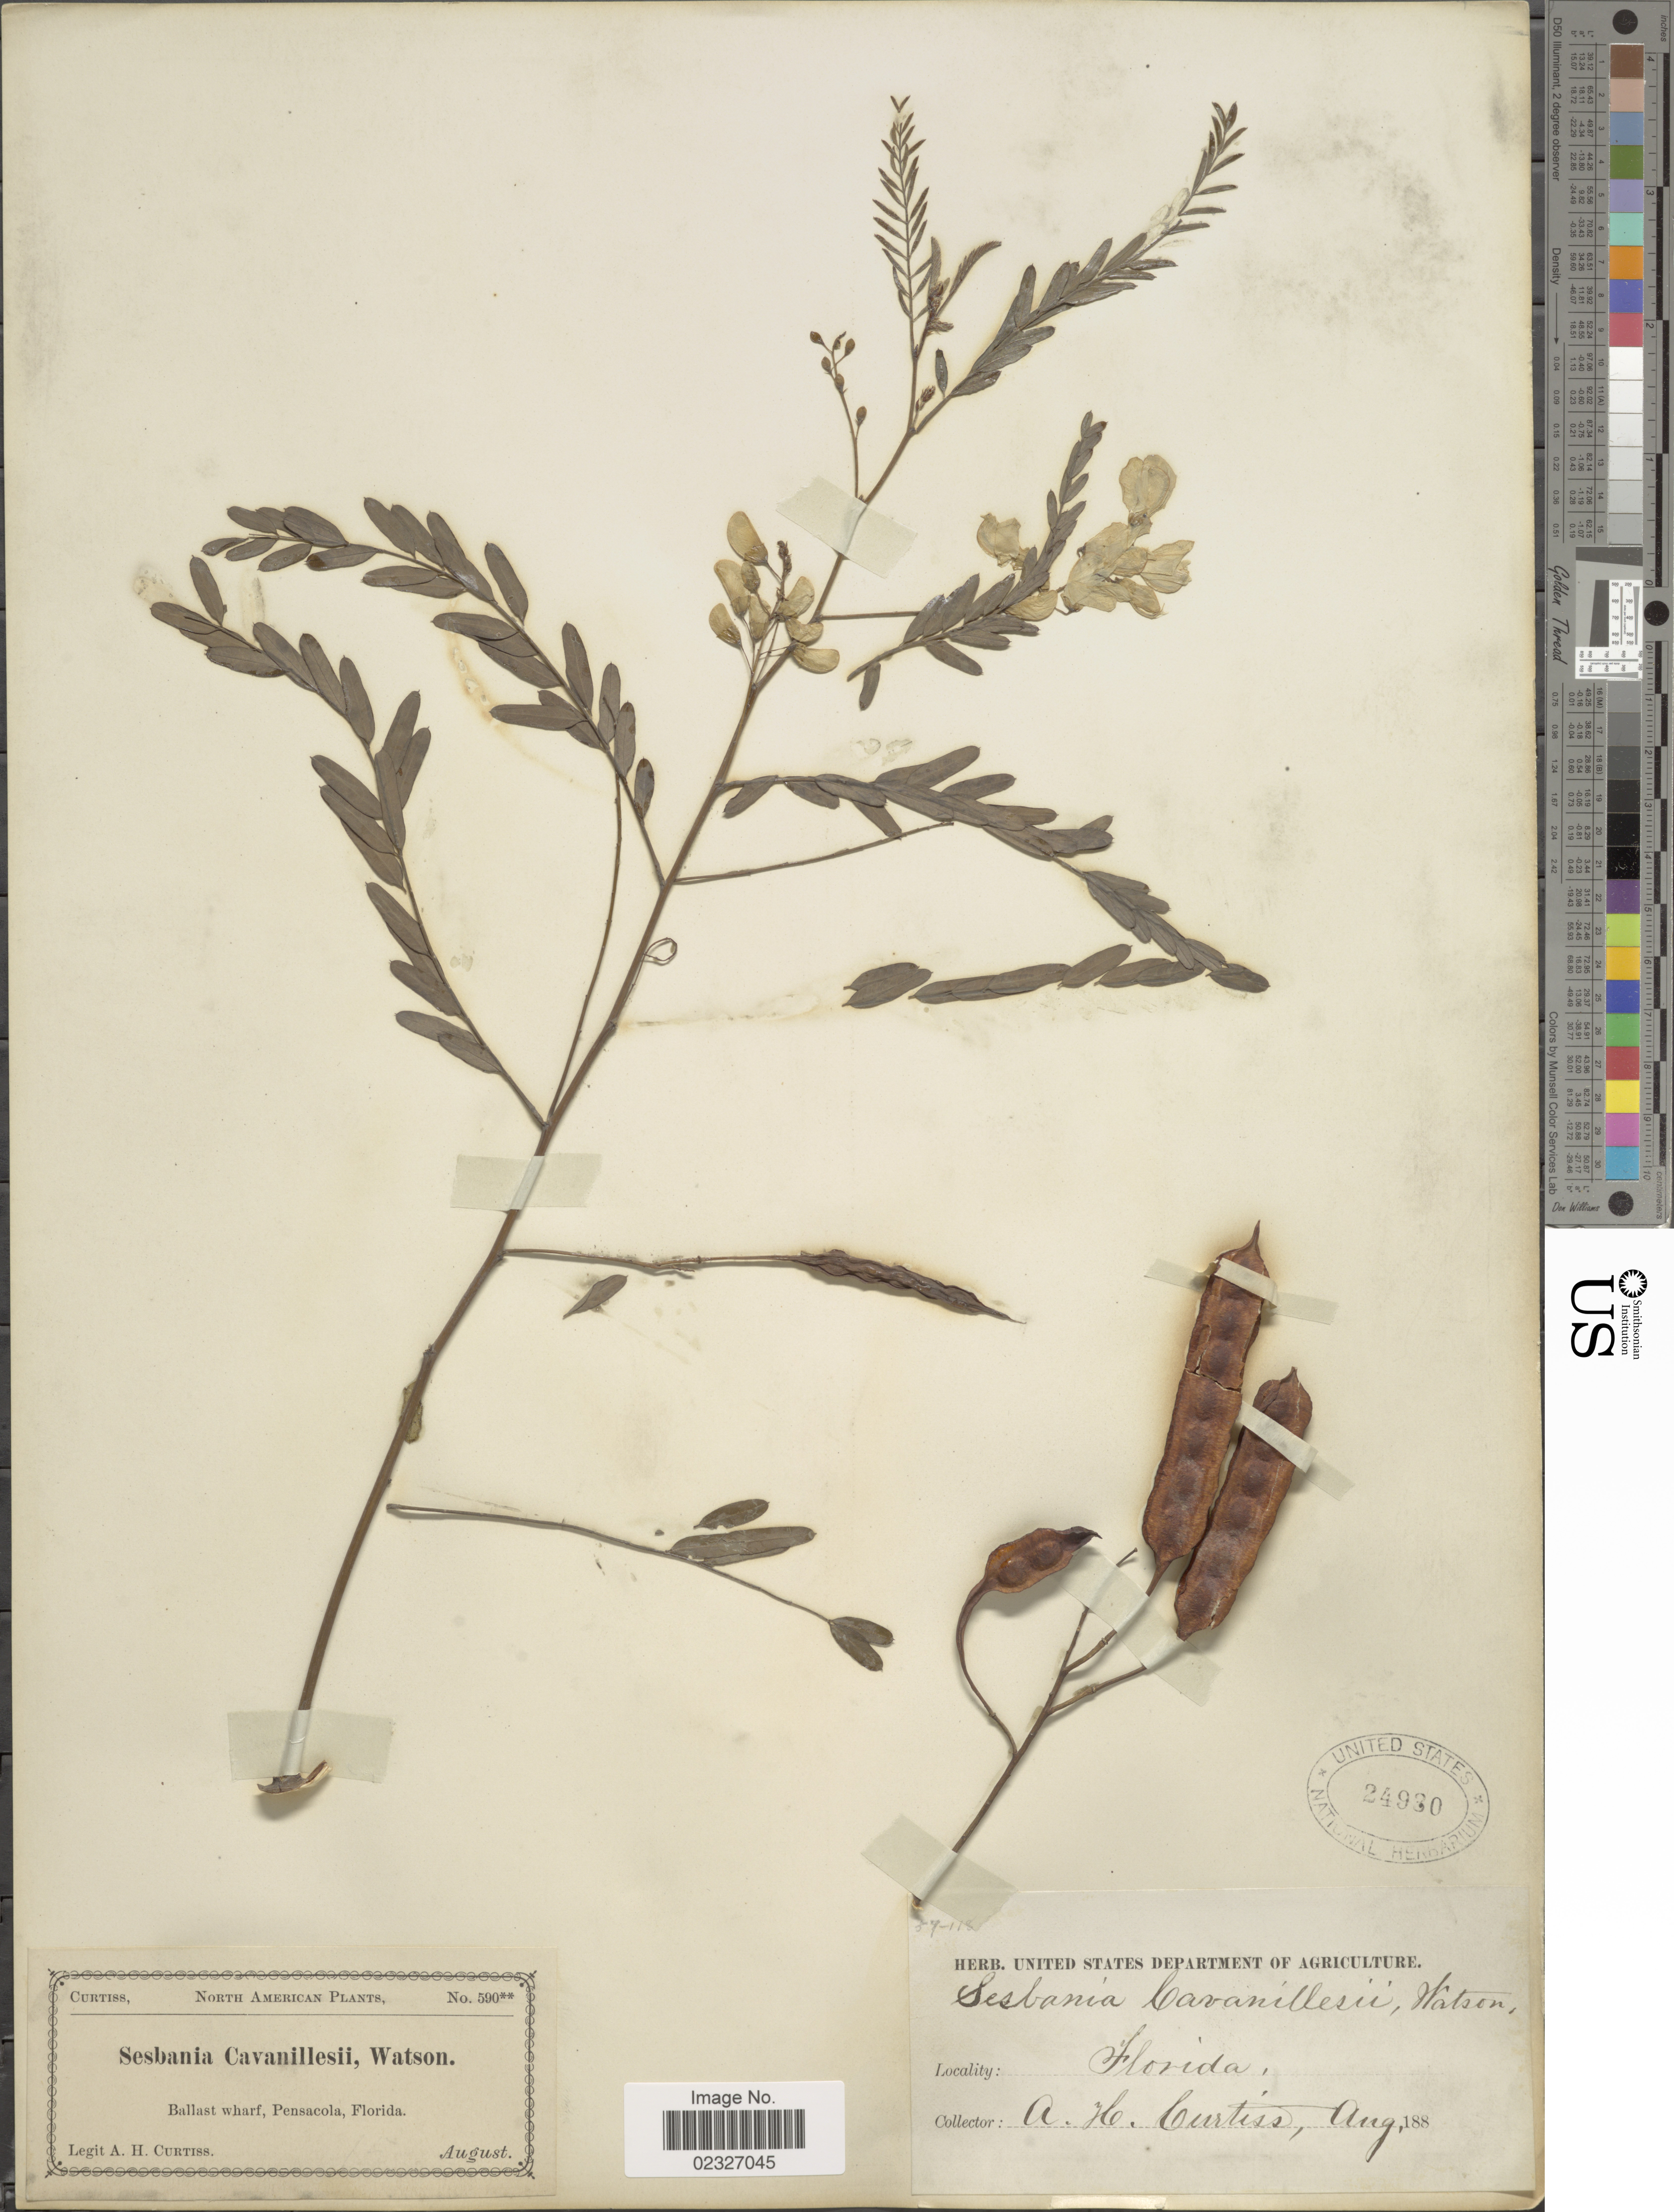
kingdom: Plantae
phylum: Tracheophyta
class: Magnoliopsida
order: Fabales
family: Fabaceae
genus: Sesbania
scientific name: Sesbania punicea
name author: (Cav.) Benth.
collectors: A. H. Curtiss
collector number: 590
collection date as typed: Transcribed d/m/y: /8/188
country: United States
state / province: Florida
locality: Ballast wharf, Pensacola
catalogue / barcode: US 24930